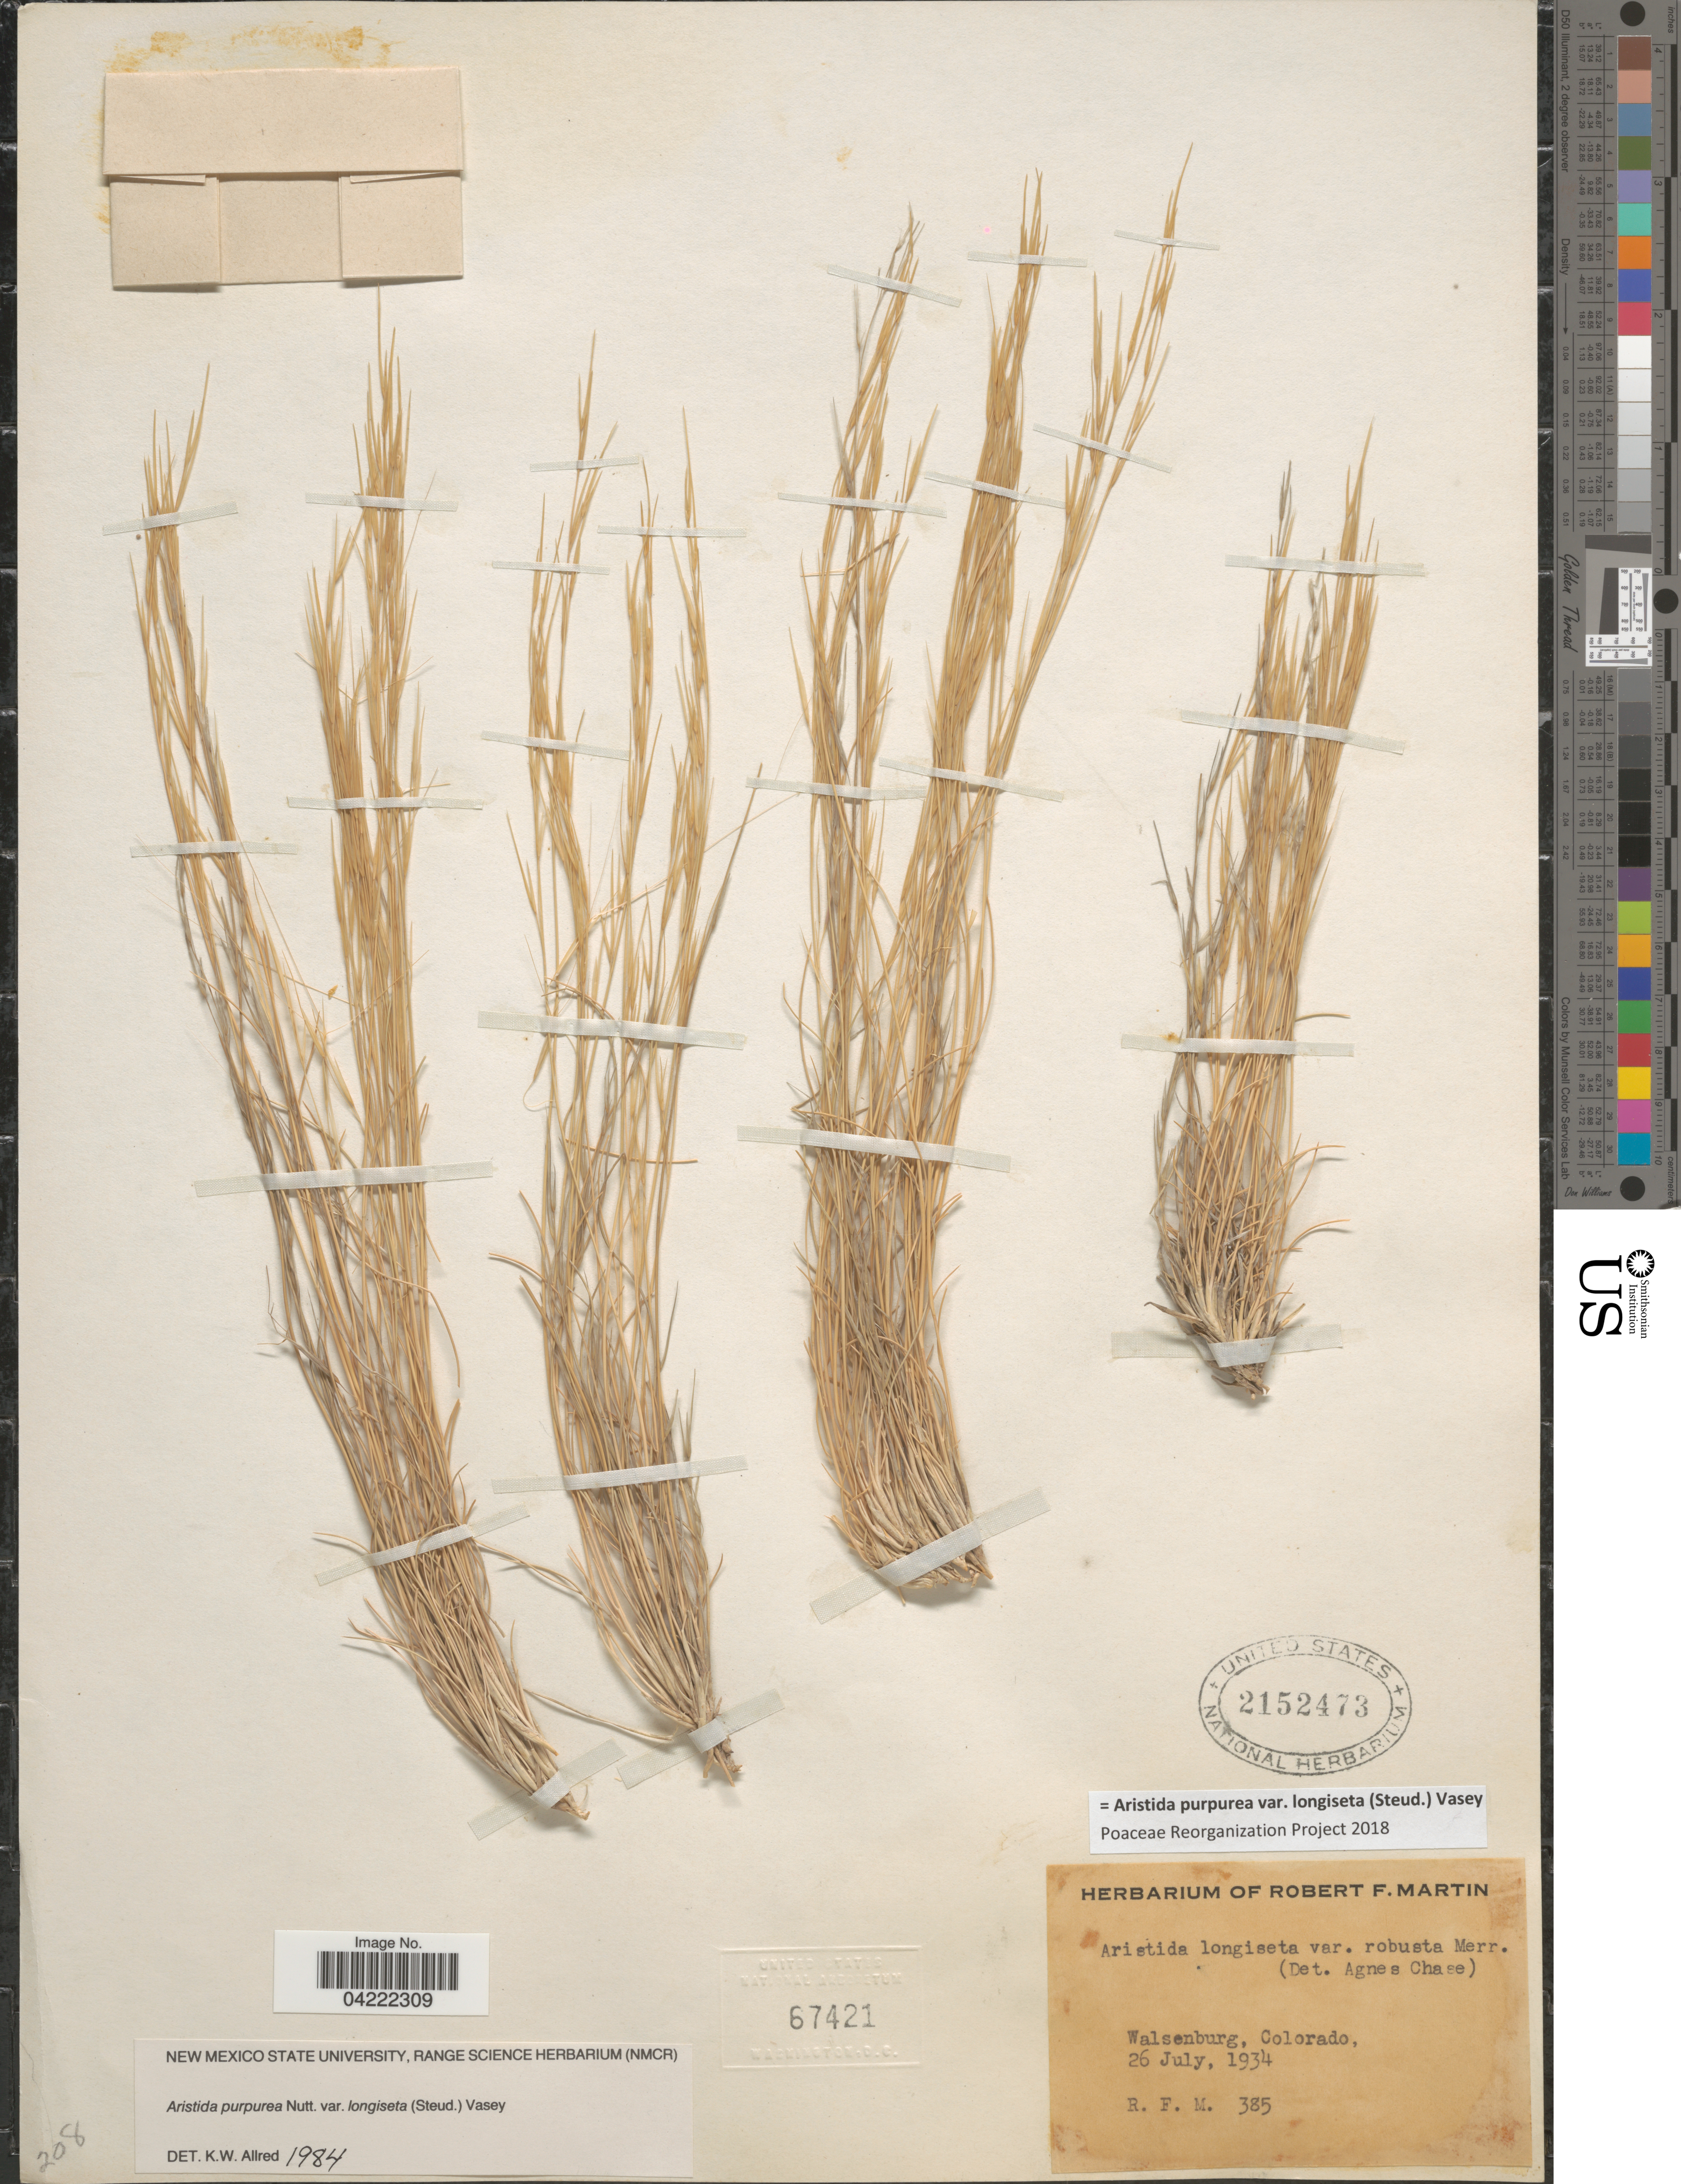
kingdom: Plantae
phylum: Tracheophyta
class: Liliopsida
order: Poales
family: Poaceae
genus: Aristida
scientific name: Aristida purpurea var. longiseta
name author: (Steud.) Vasey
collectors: R. F. Martin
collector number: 385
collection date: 1934-07-26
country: United States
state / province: Colorado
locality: Walsenburg.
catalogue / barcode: US 2152473